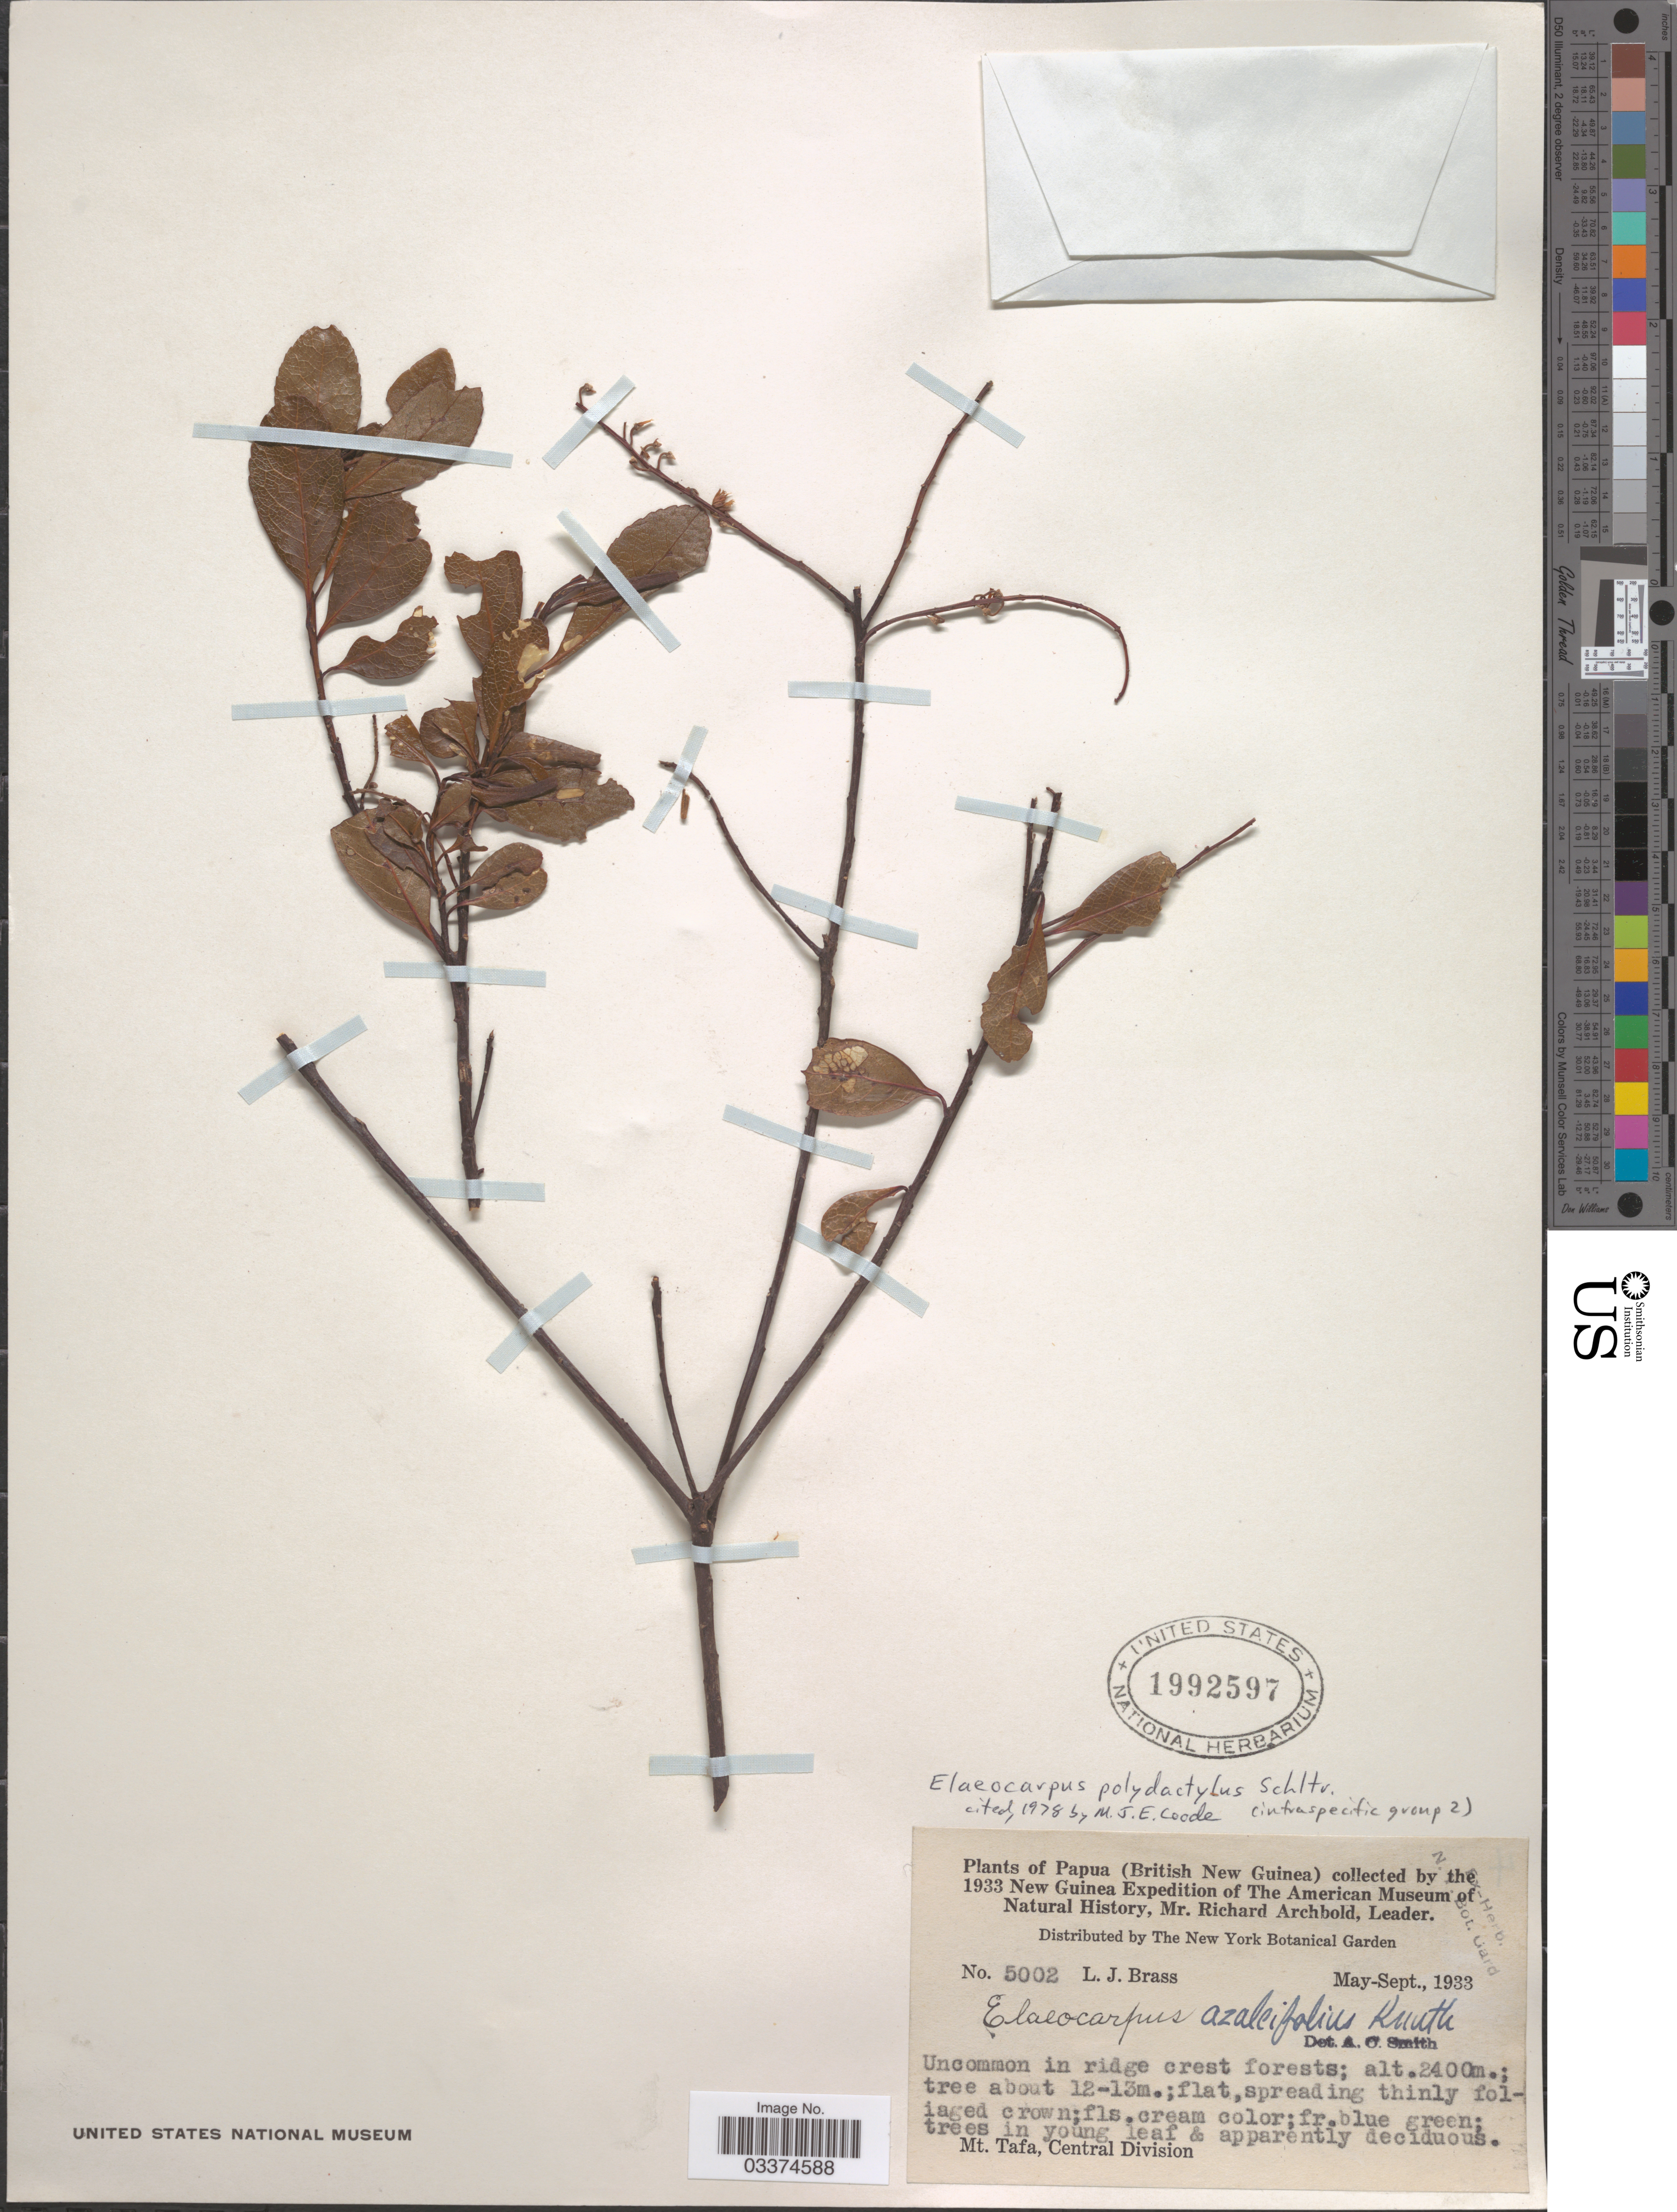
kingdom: Plantae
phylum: Tracheophyta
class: Magnoliopsida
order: Oxalidales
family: Elaeocarpaceae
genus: Elaeocarpus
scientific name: Elaeocarpus polydactylus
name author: Schltr.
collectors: L. J. Brass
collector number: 5002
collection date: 1933-05/1933-09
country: Papua New Guinea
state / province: Central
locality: Papua (British New Guinea), Mt. Tafa, Central Division.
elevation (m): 2400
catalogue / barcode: US 1992597